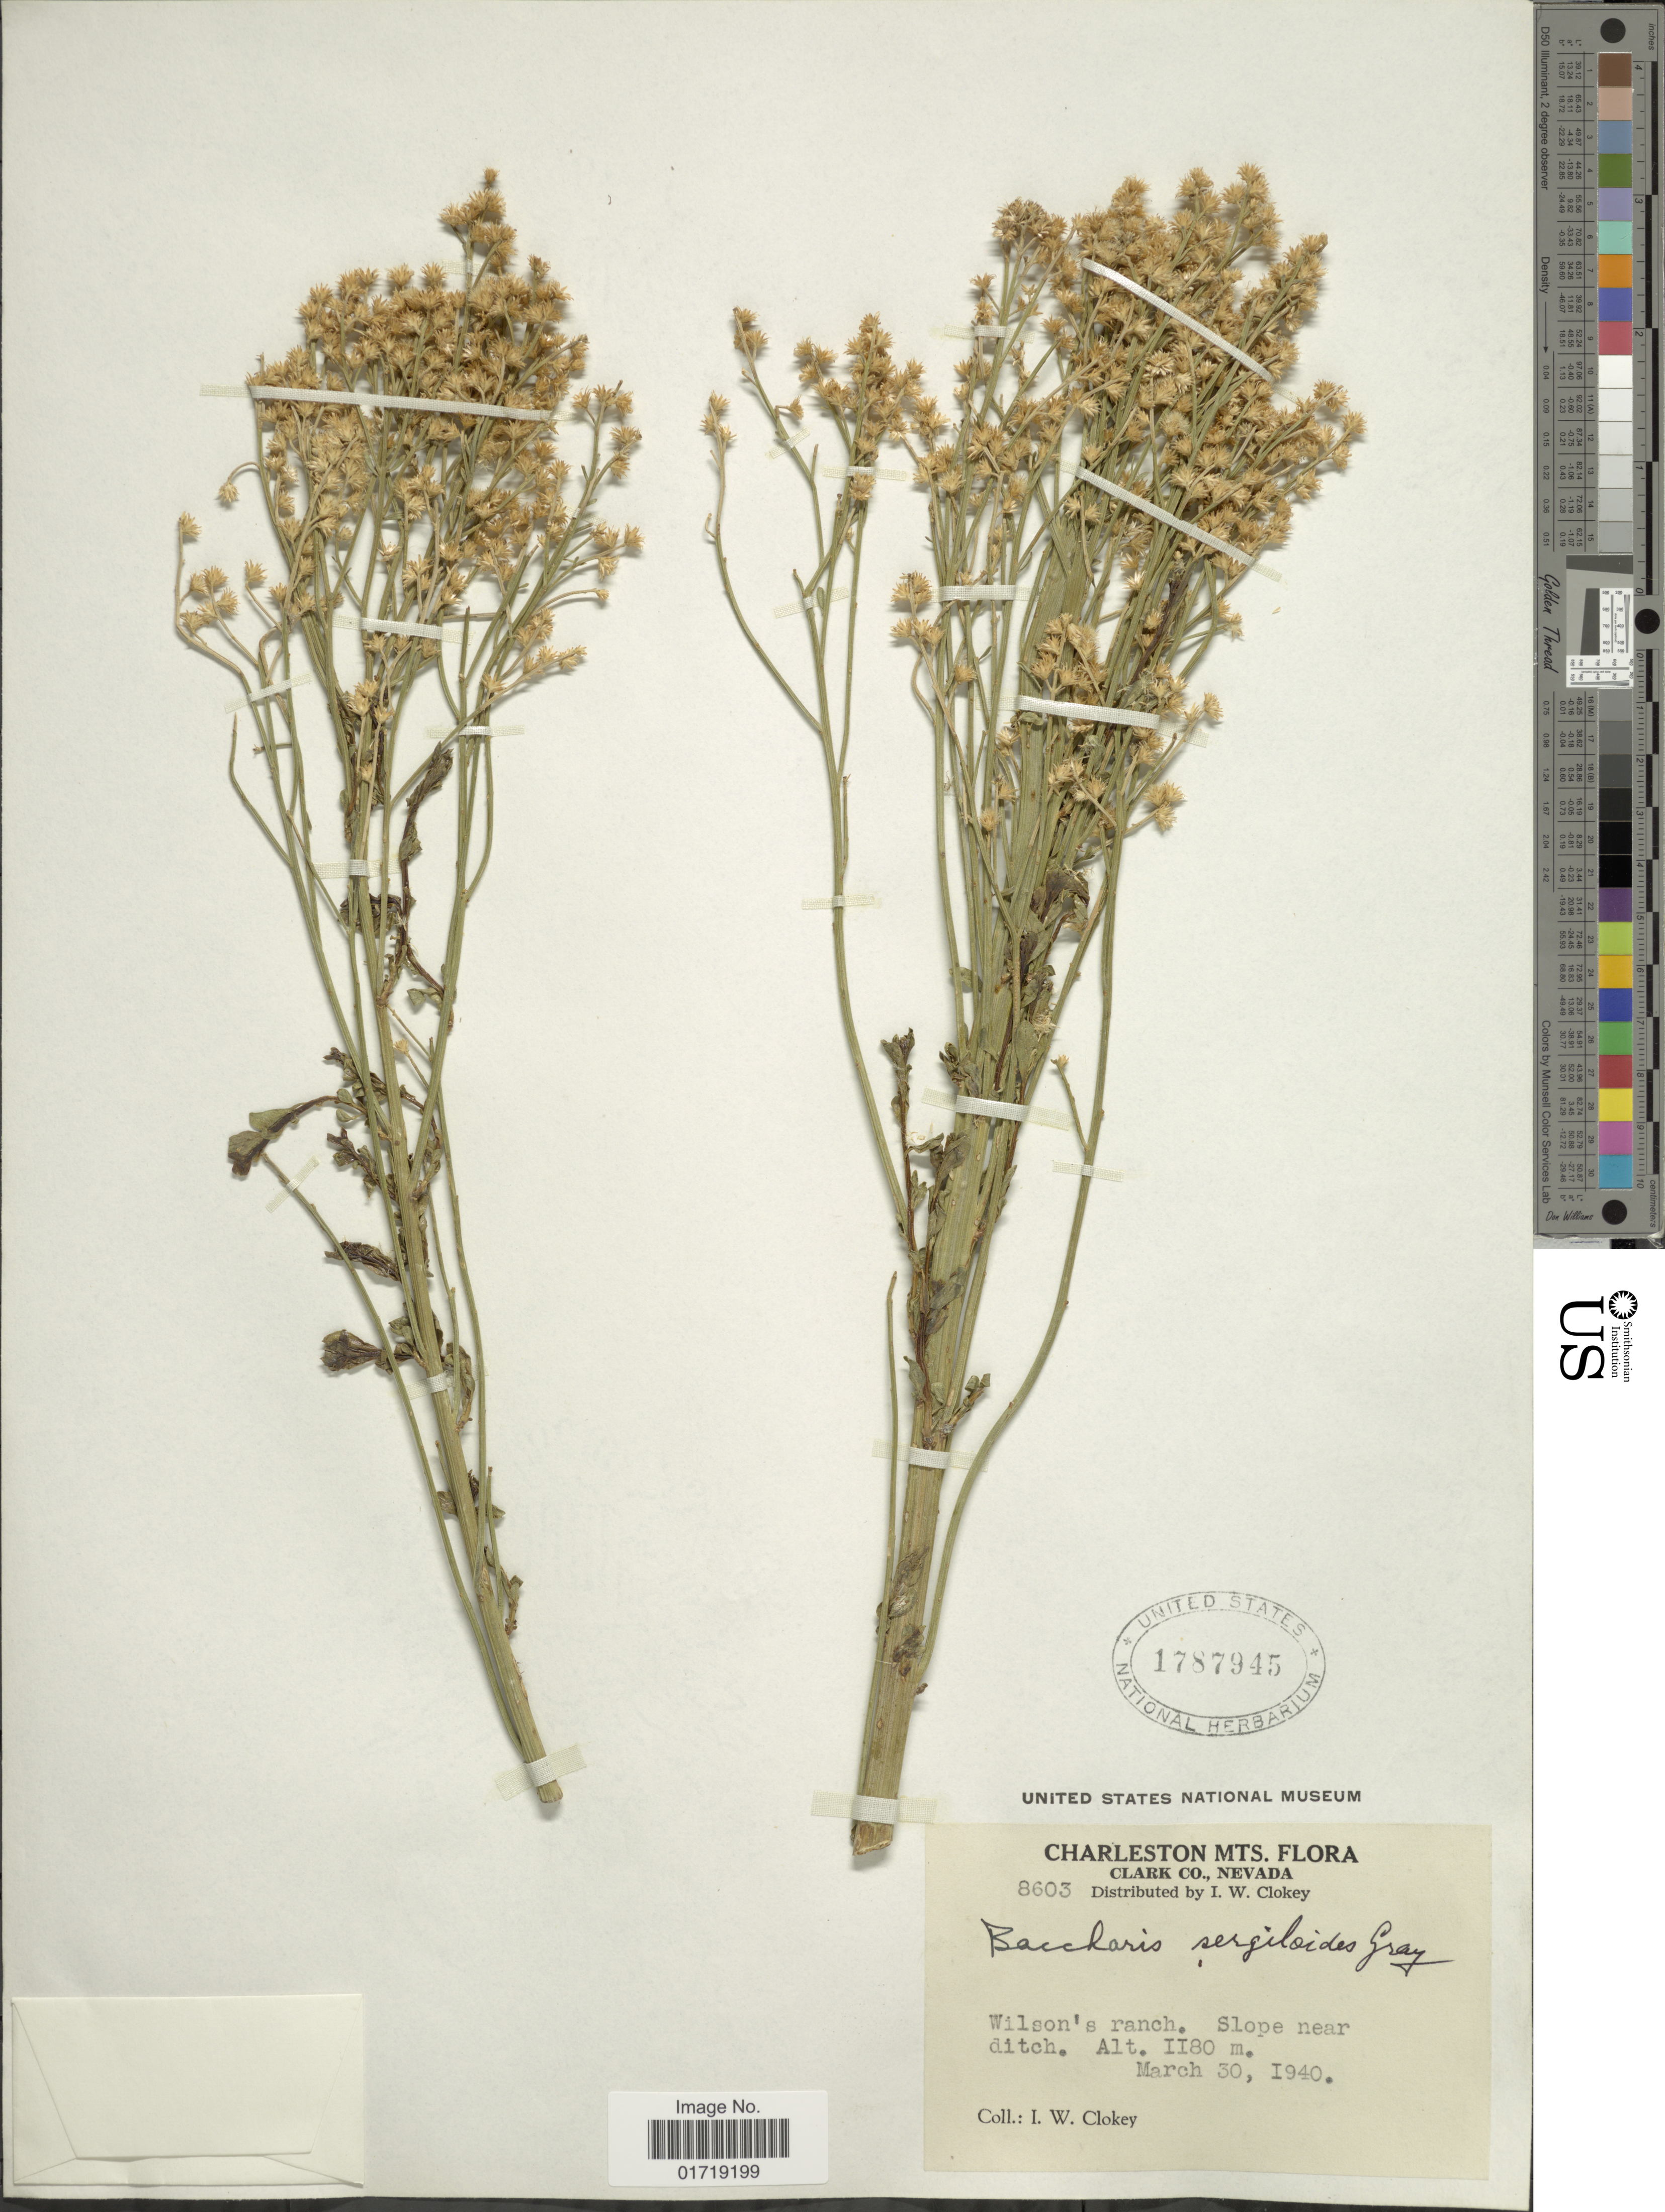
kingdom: Plantae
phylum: Tracheophyta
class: Magnoliopsida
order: Asterales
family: Asteraceae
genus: Baccharis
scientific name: Baccharis sergiloides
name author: A. Gray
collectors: I. W. Clokey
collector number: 8603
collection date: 1940-03-30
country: United States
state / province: Nevada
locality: Charleston Mts., Clark Co., Wilson' s Ranch, Slope near ditch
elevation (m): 1180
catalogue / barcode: US 1787945